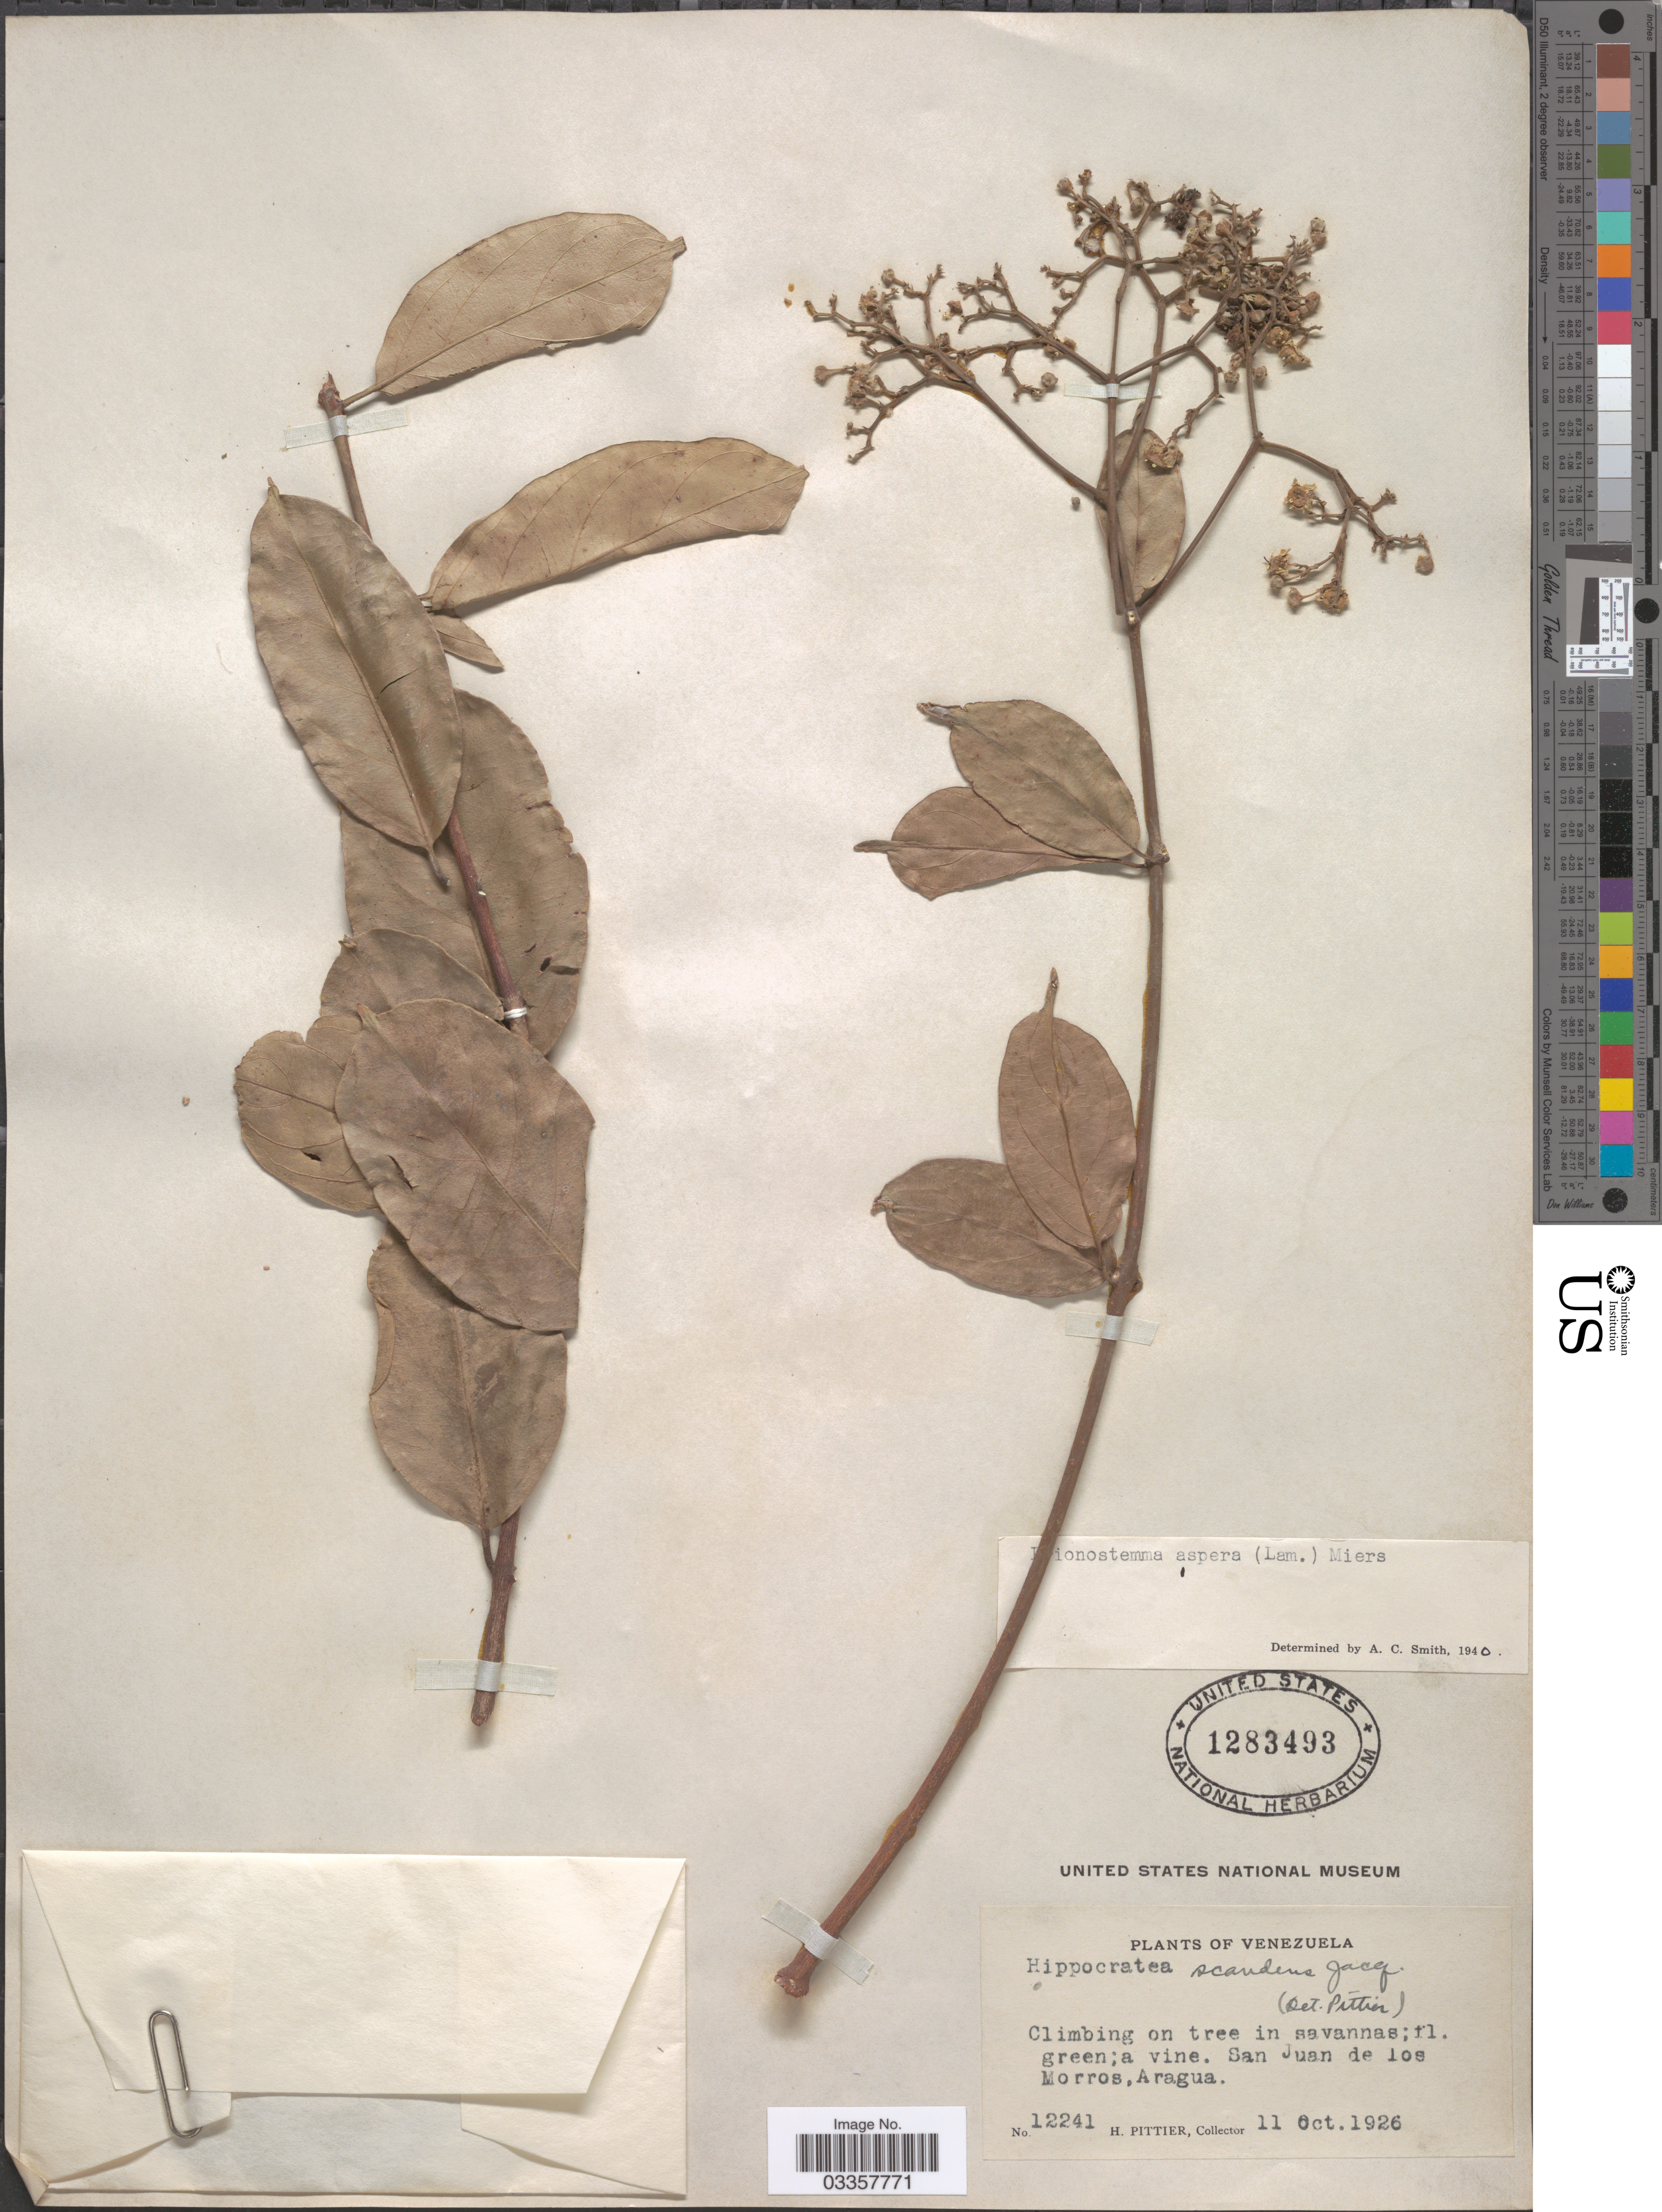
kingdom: Plantae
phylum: Tracheophyta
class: Magnoliopsida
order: Celastrales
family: Celastraceae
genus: Prionostemma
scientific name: Prionostemma aspera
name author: (Lam.) Miers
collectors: H. F. Pittier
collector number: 12241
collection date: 1926-10-11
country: Venezuela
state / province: Aragua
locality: San Juan de los Morros.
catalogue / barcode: US 1283493